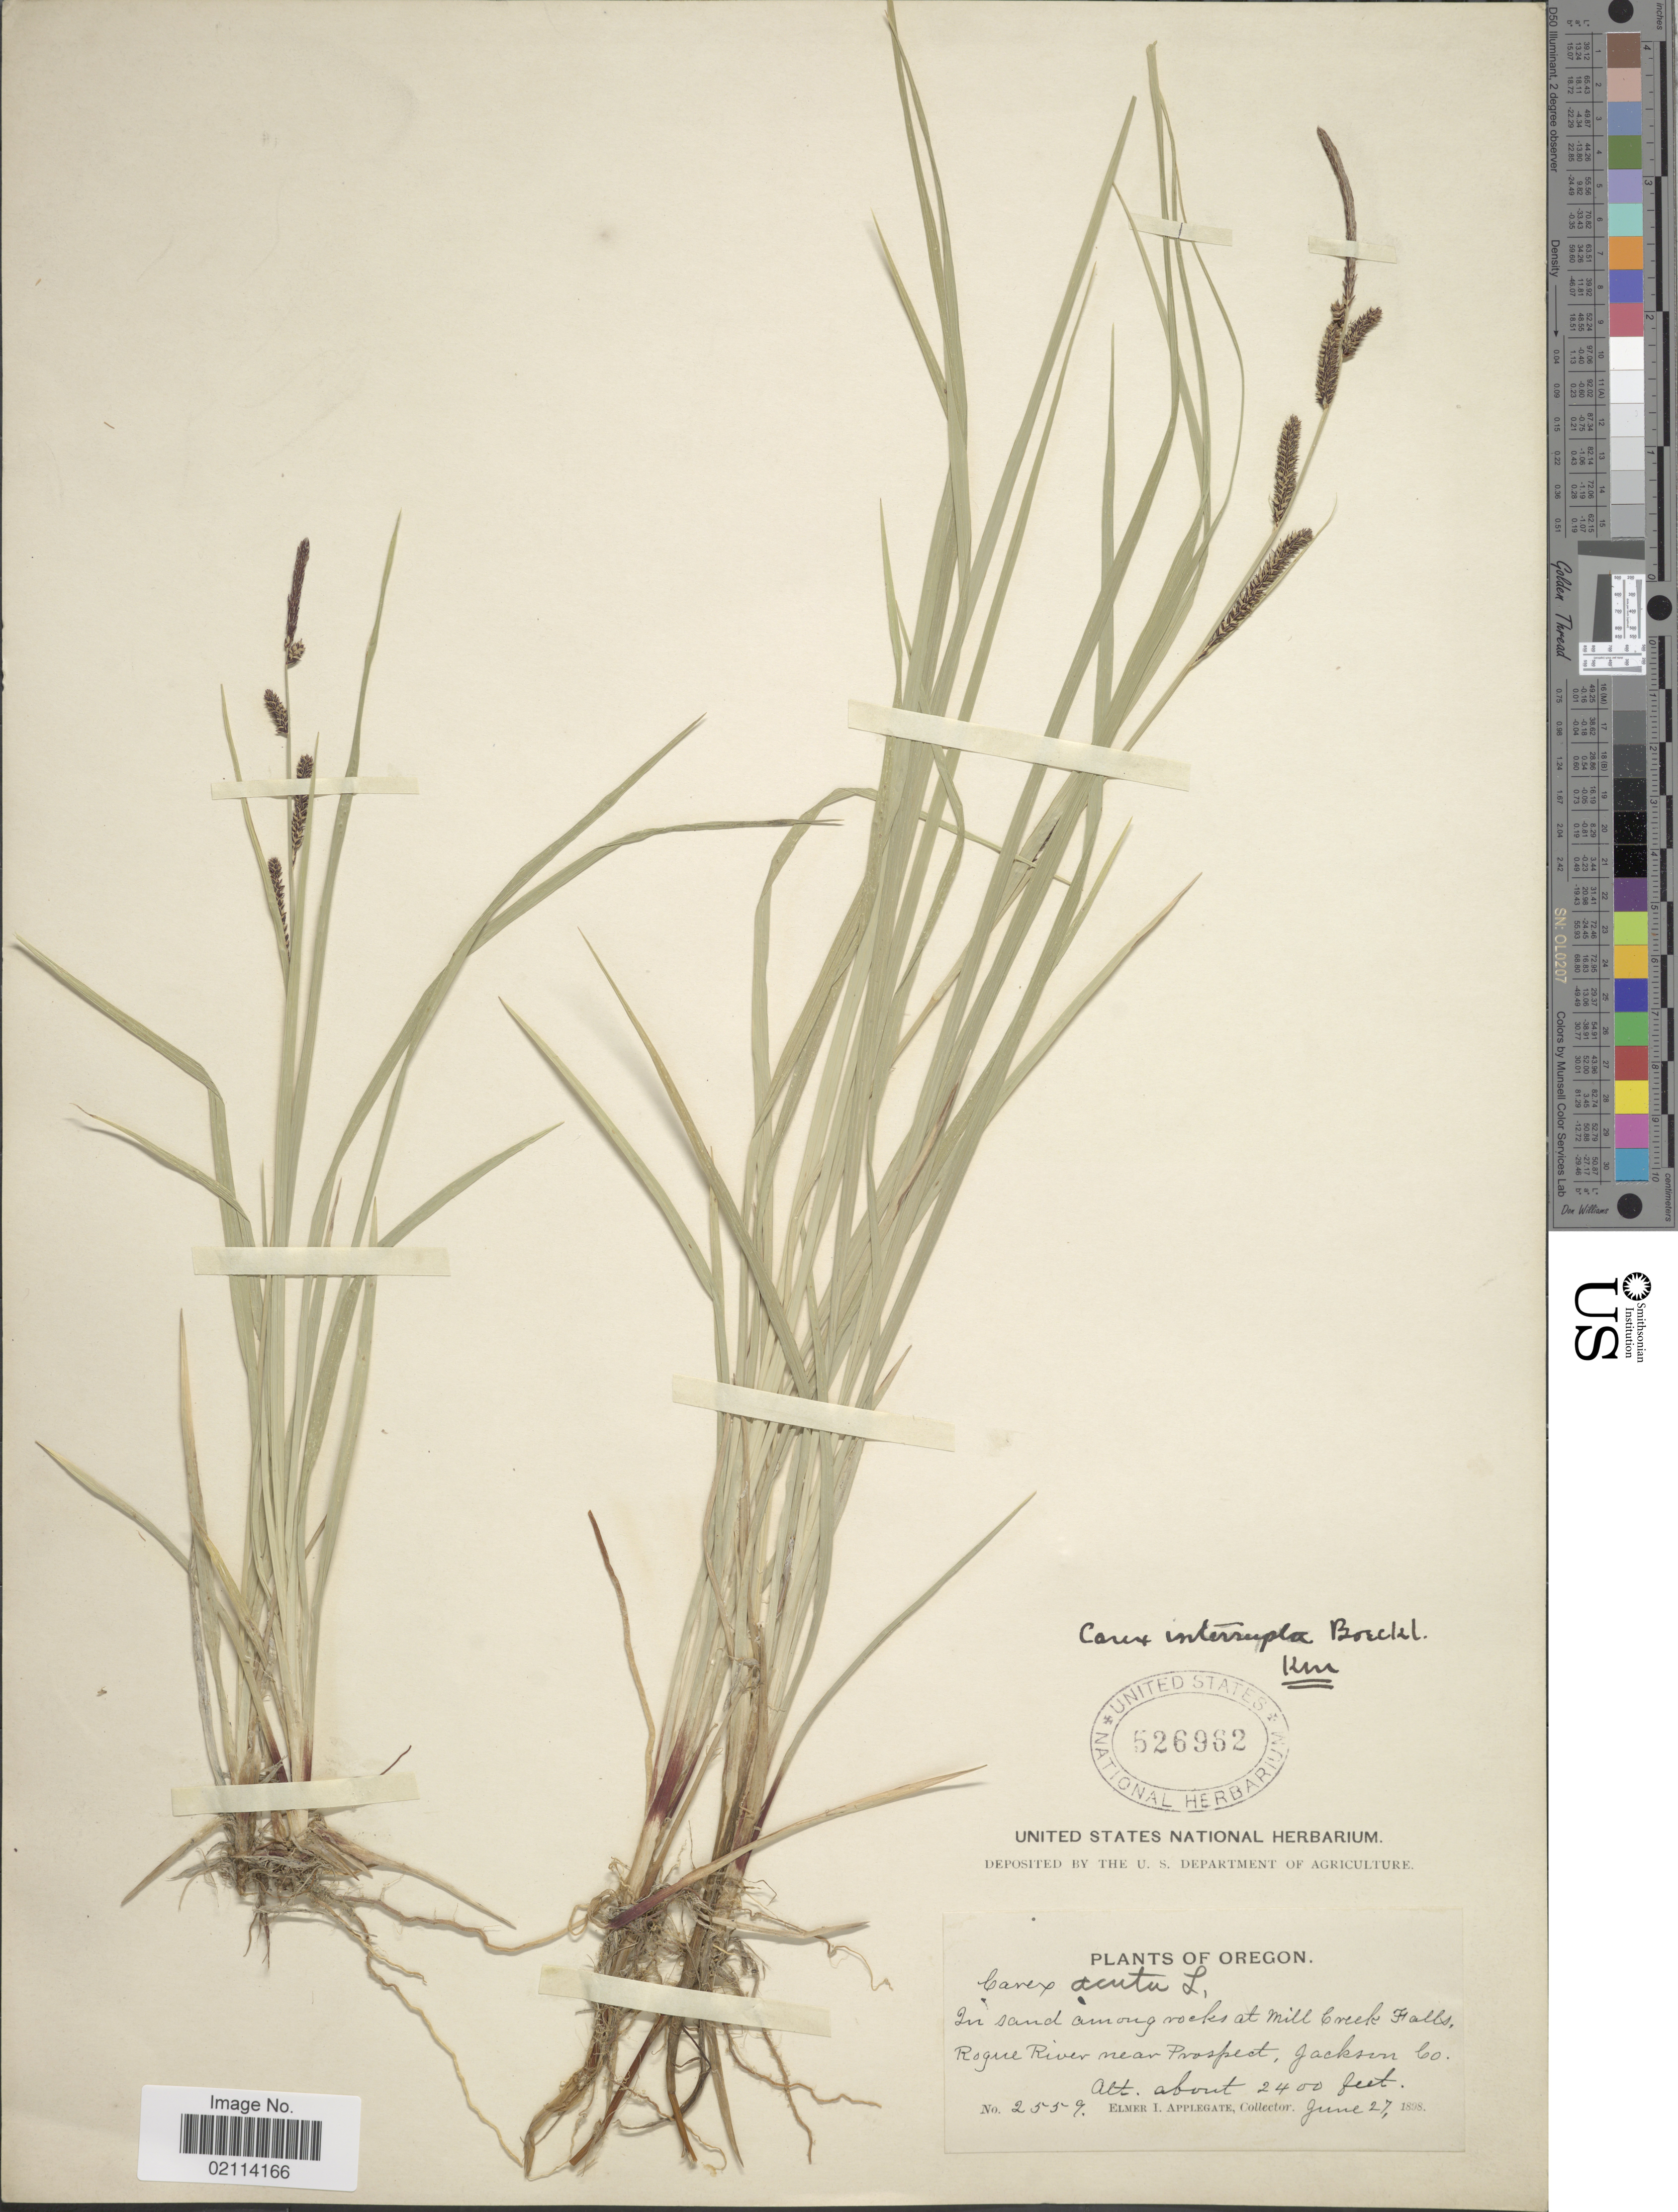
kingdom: Plantae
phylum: Tracheophyta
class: Liliopsida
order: Poales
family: Cyperaceae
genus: Carex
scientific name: Carex interrupta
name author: Boeckeler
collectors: E. I. Applegate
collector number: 2559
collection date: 1898-06-27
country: United States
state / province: Oregon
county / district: Jackson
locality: In sand among rocks at Mill Creek Falls, Rogue River near Prospect, Jackson Co.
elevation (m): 732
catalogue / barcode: US 526962